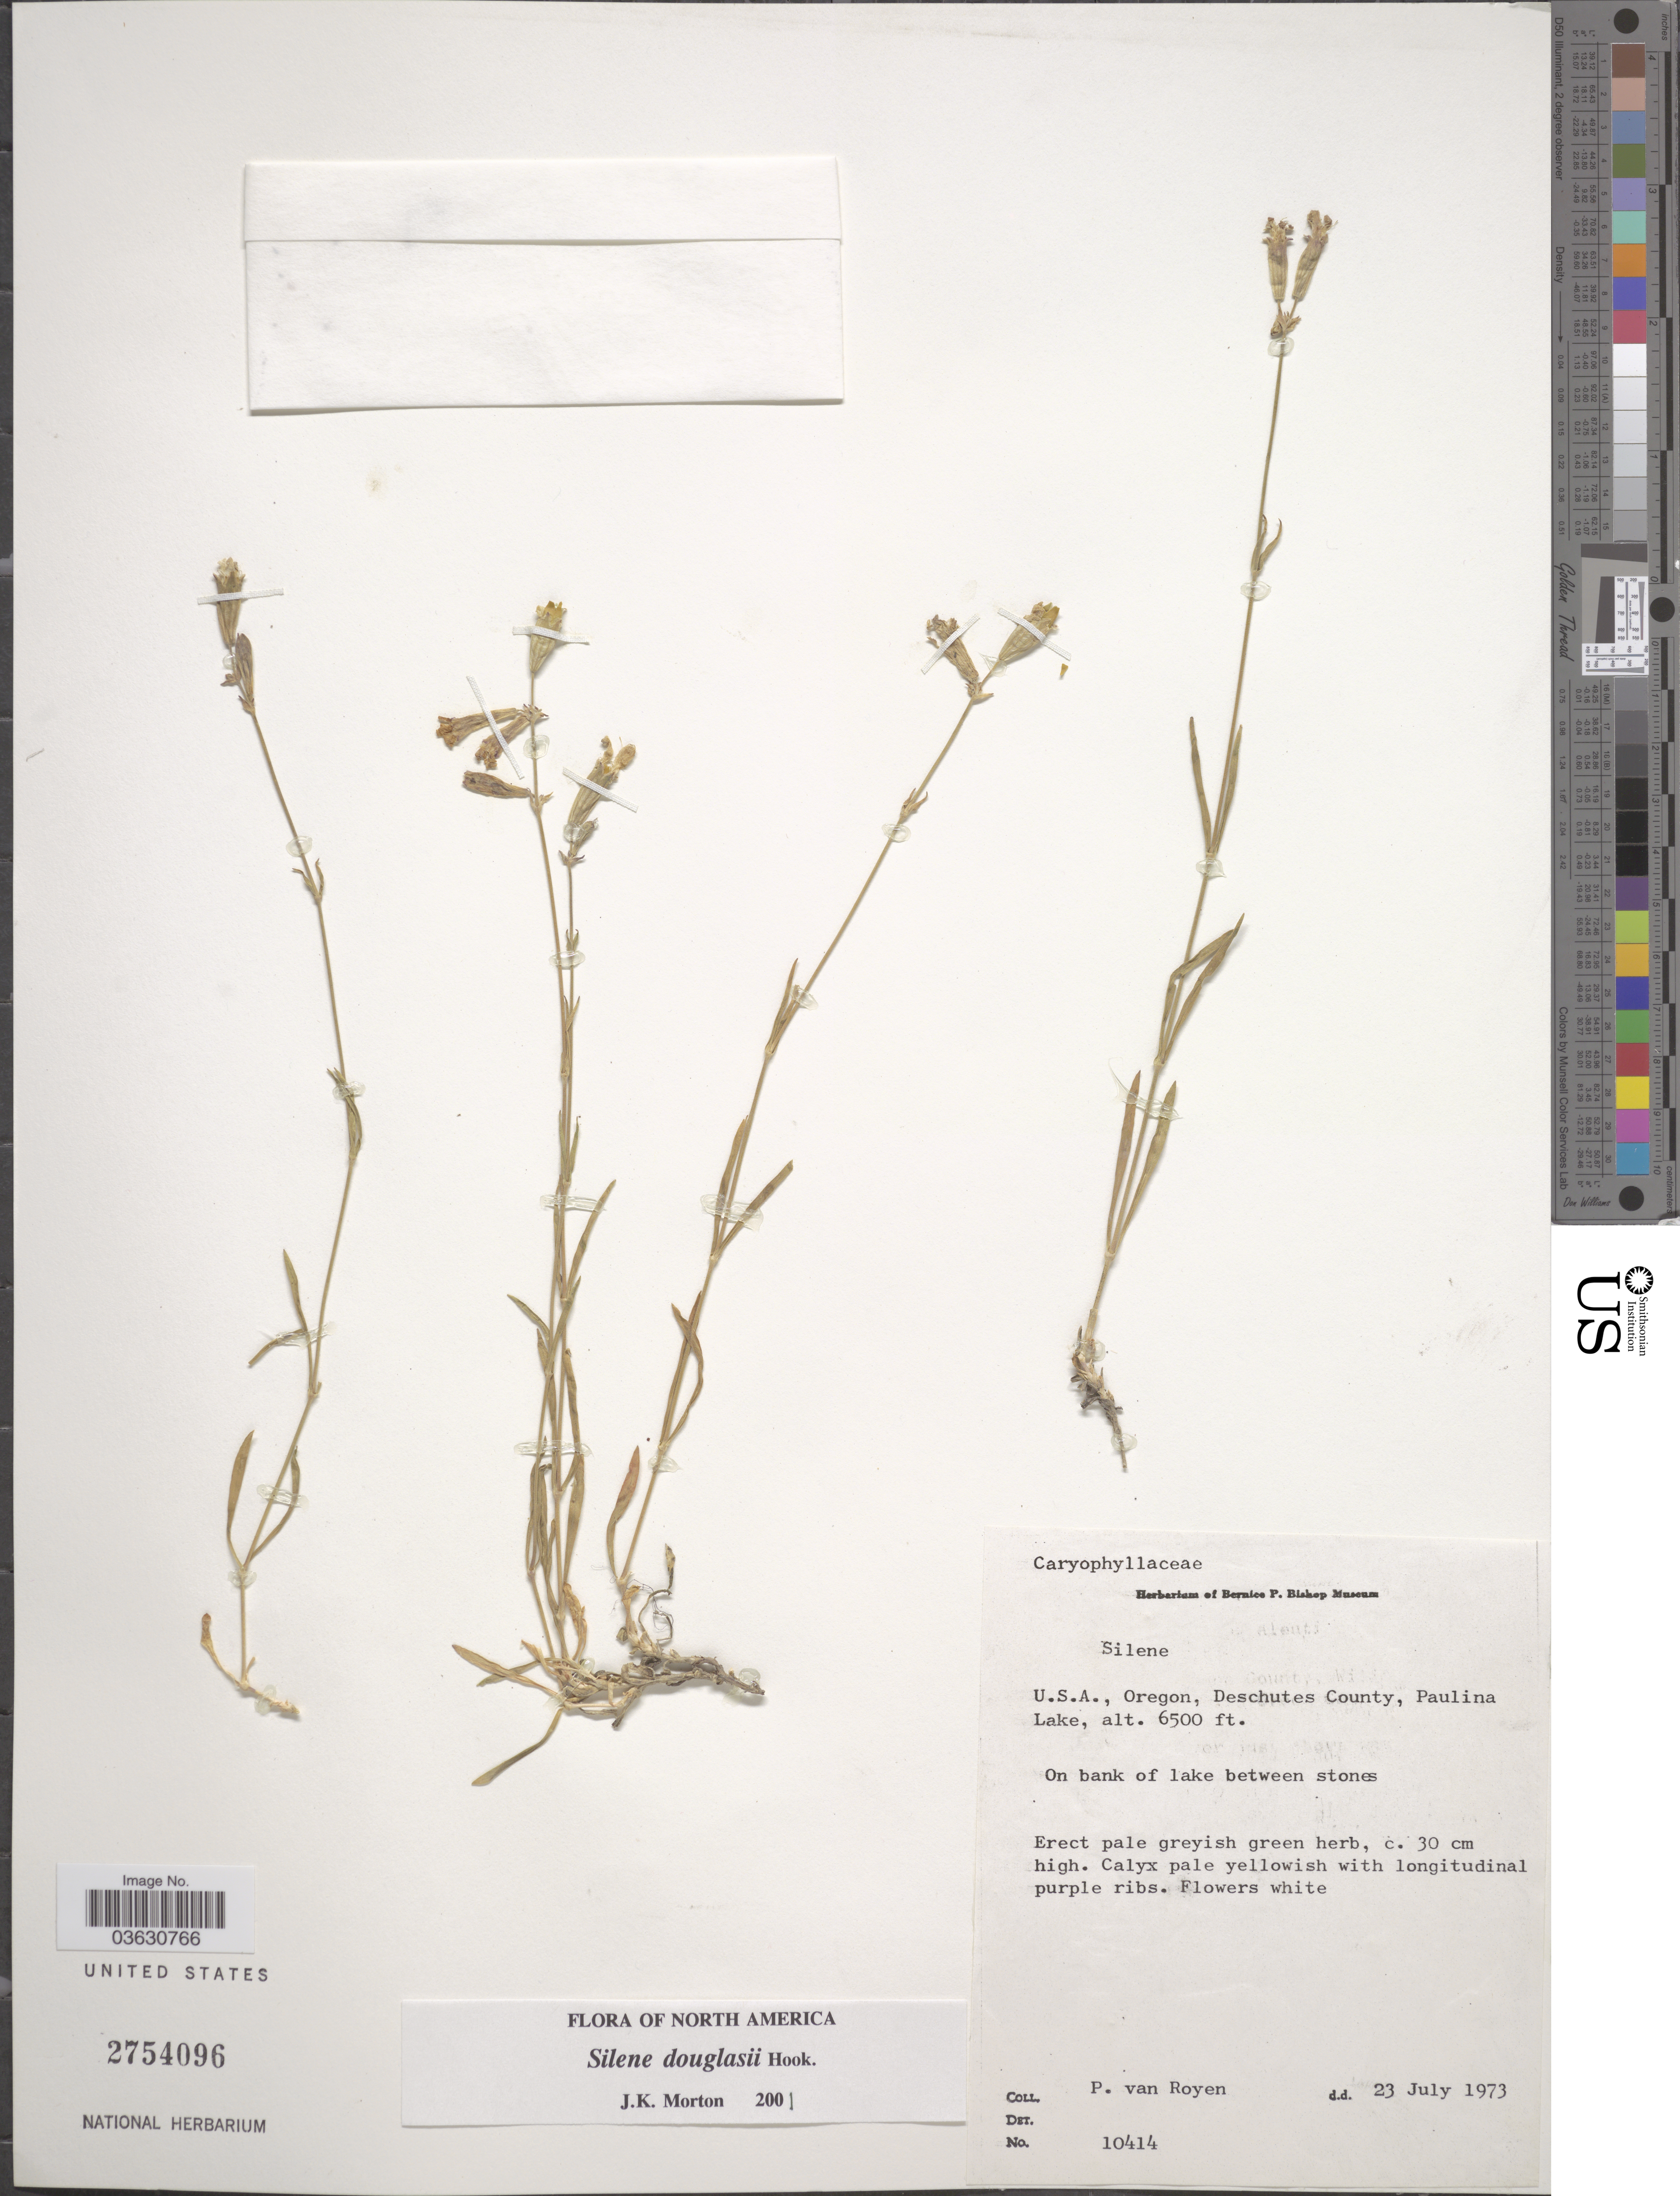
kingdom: Plantae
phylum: Tracheophyta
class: Magnoliopsida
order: Caryophyllales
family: Caryophyllaceae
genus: Silene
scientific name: Silene douglasii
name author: Hook.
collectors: P. van Royen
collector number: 10414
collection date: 1973-07-23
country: United States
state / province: Oregon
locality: Deschutes County, Paulina Lake. On bank of lake between stones.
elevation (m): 1981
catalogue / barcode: US 2754096